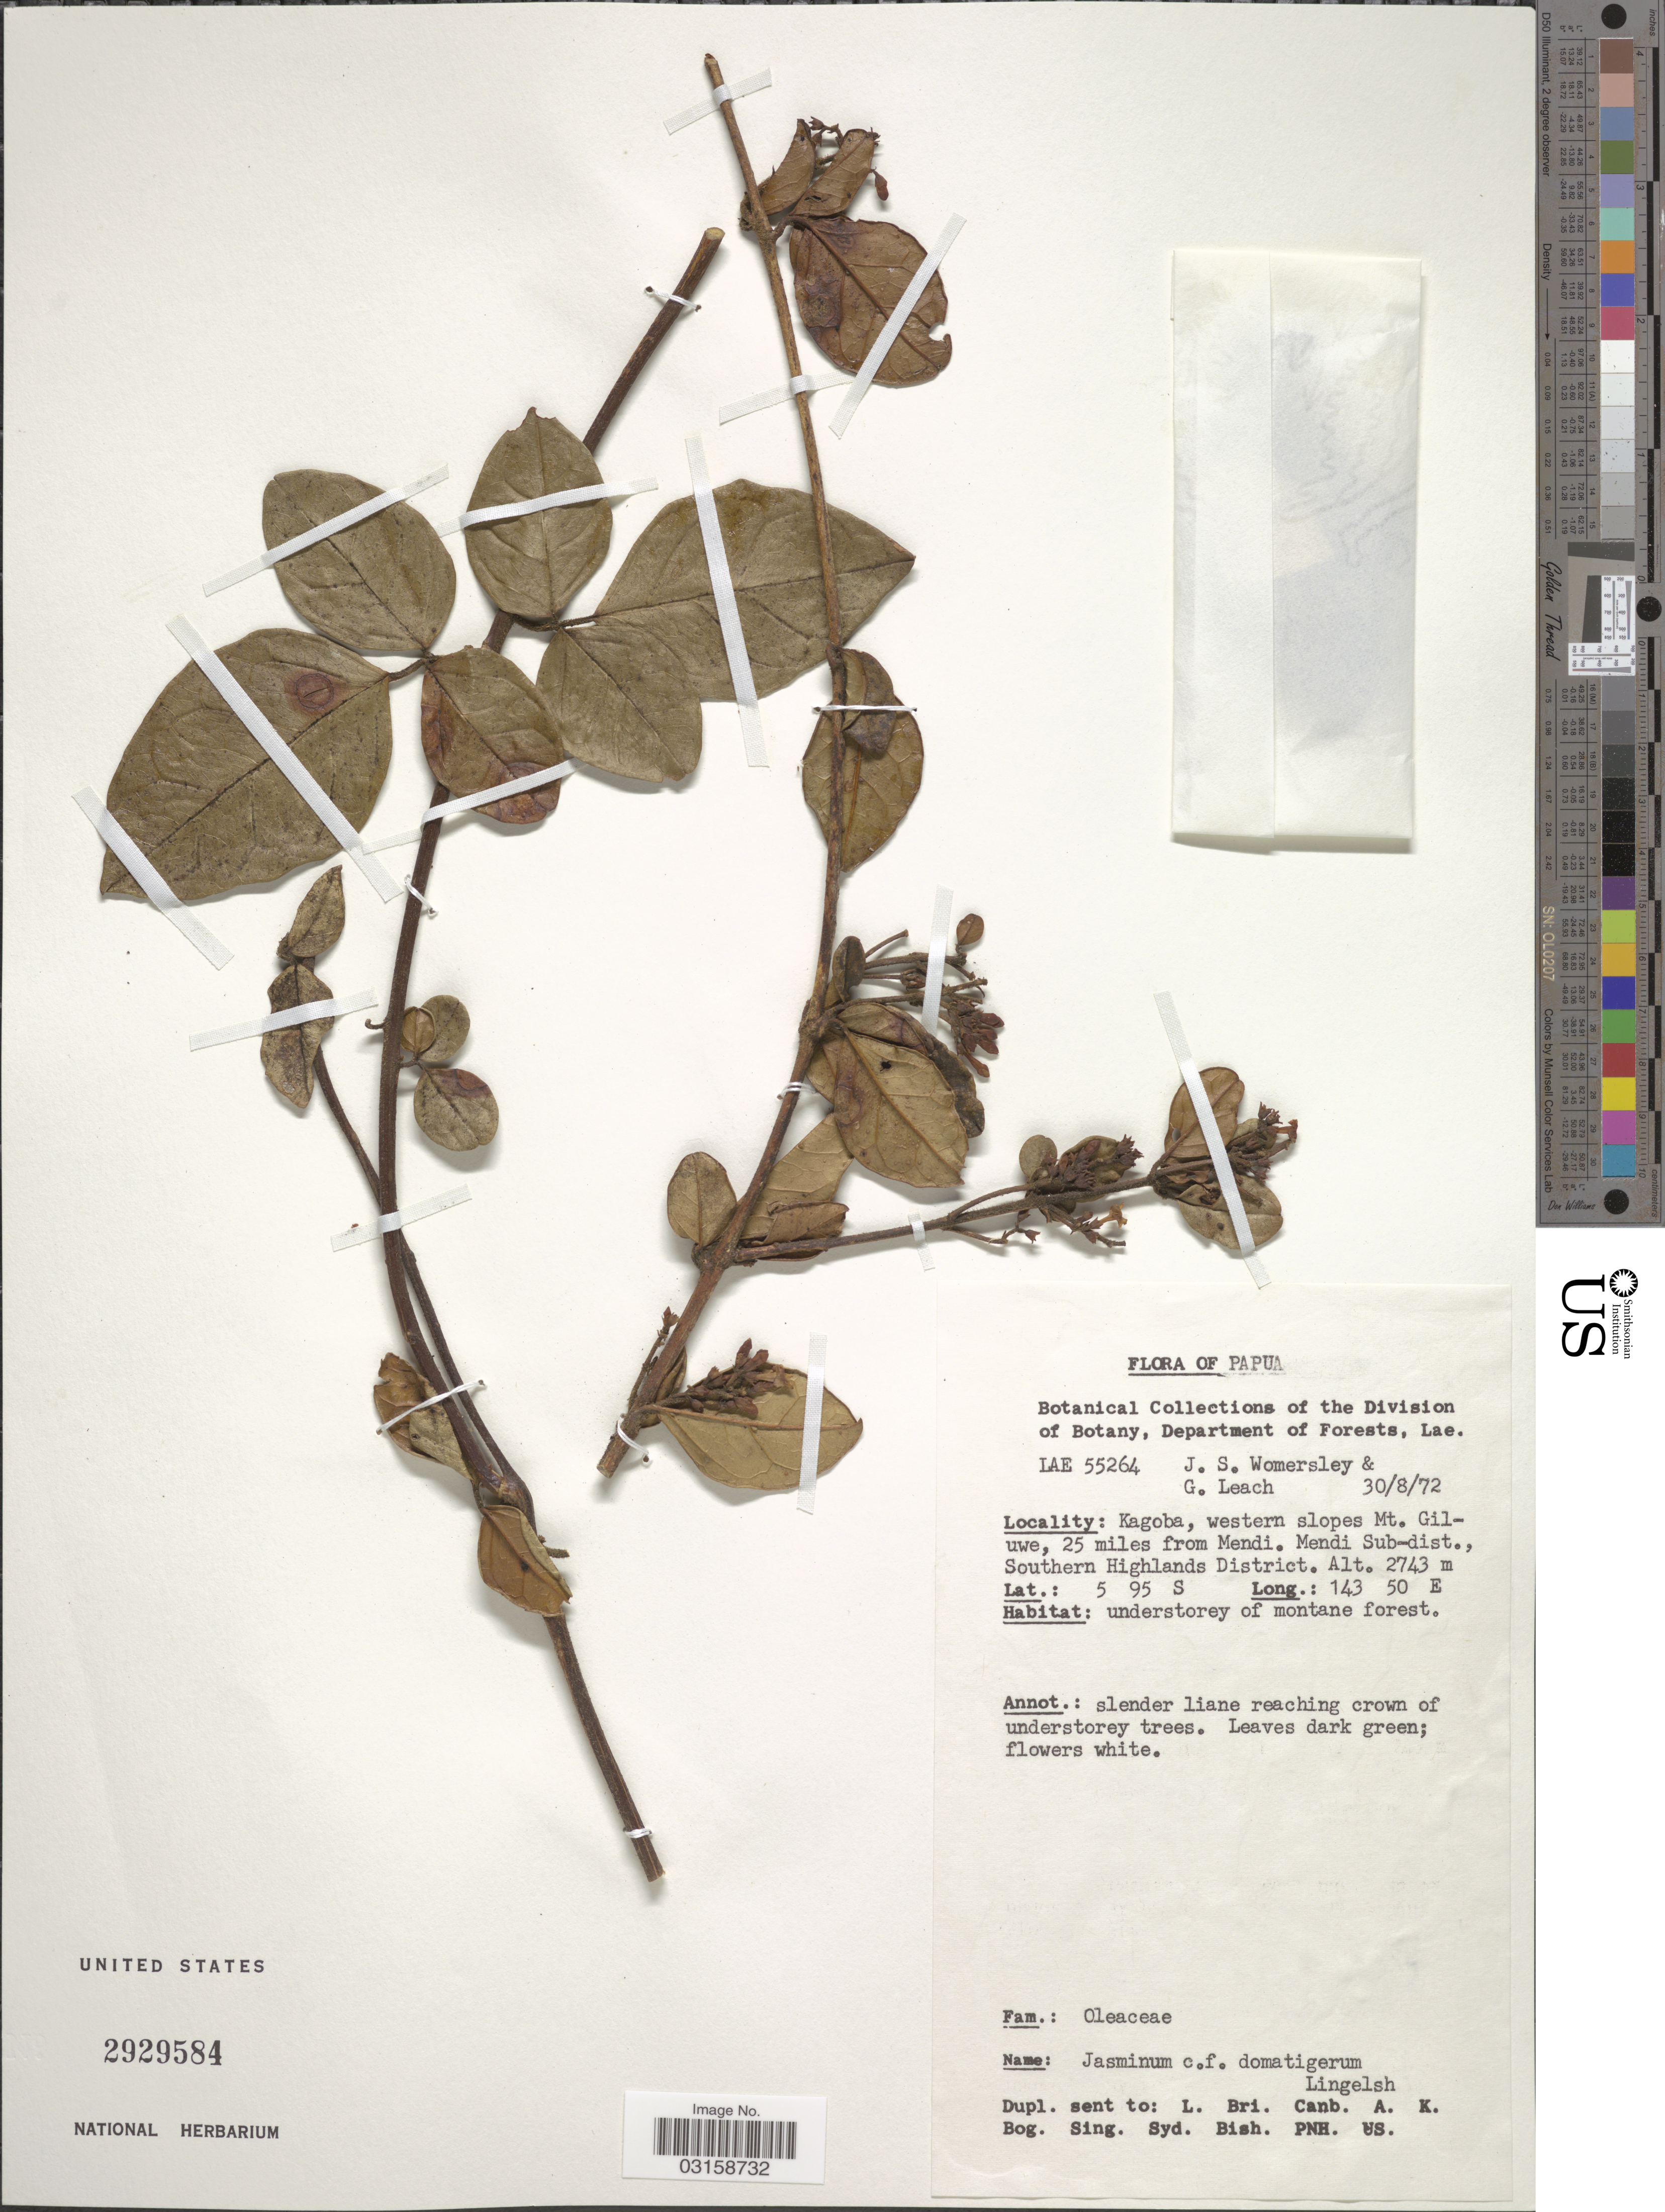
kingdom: Plantae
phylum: Tracheophyta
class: Magnoliopsida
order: Lamiales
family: Oleaceae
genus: Jasminum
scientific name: Jasminum domatiigerum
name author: Lingelsh.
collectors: J. S. Womersley & G. Leach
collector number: LAE 55264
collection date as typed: Transcribed d/m/y: 30/8/72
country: Papua New Guinea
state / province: Southern Highlands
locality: Papua. Kagoba, western slopes Mt. Giluwe, 25 miles from Mendi. Mendi Sub-dist.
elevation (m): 2743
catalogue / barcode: US 2929584